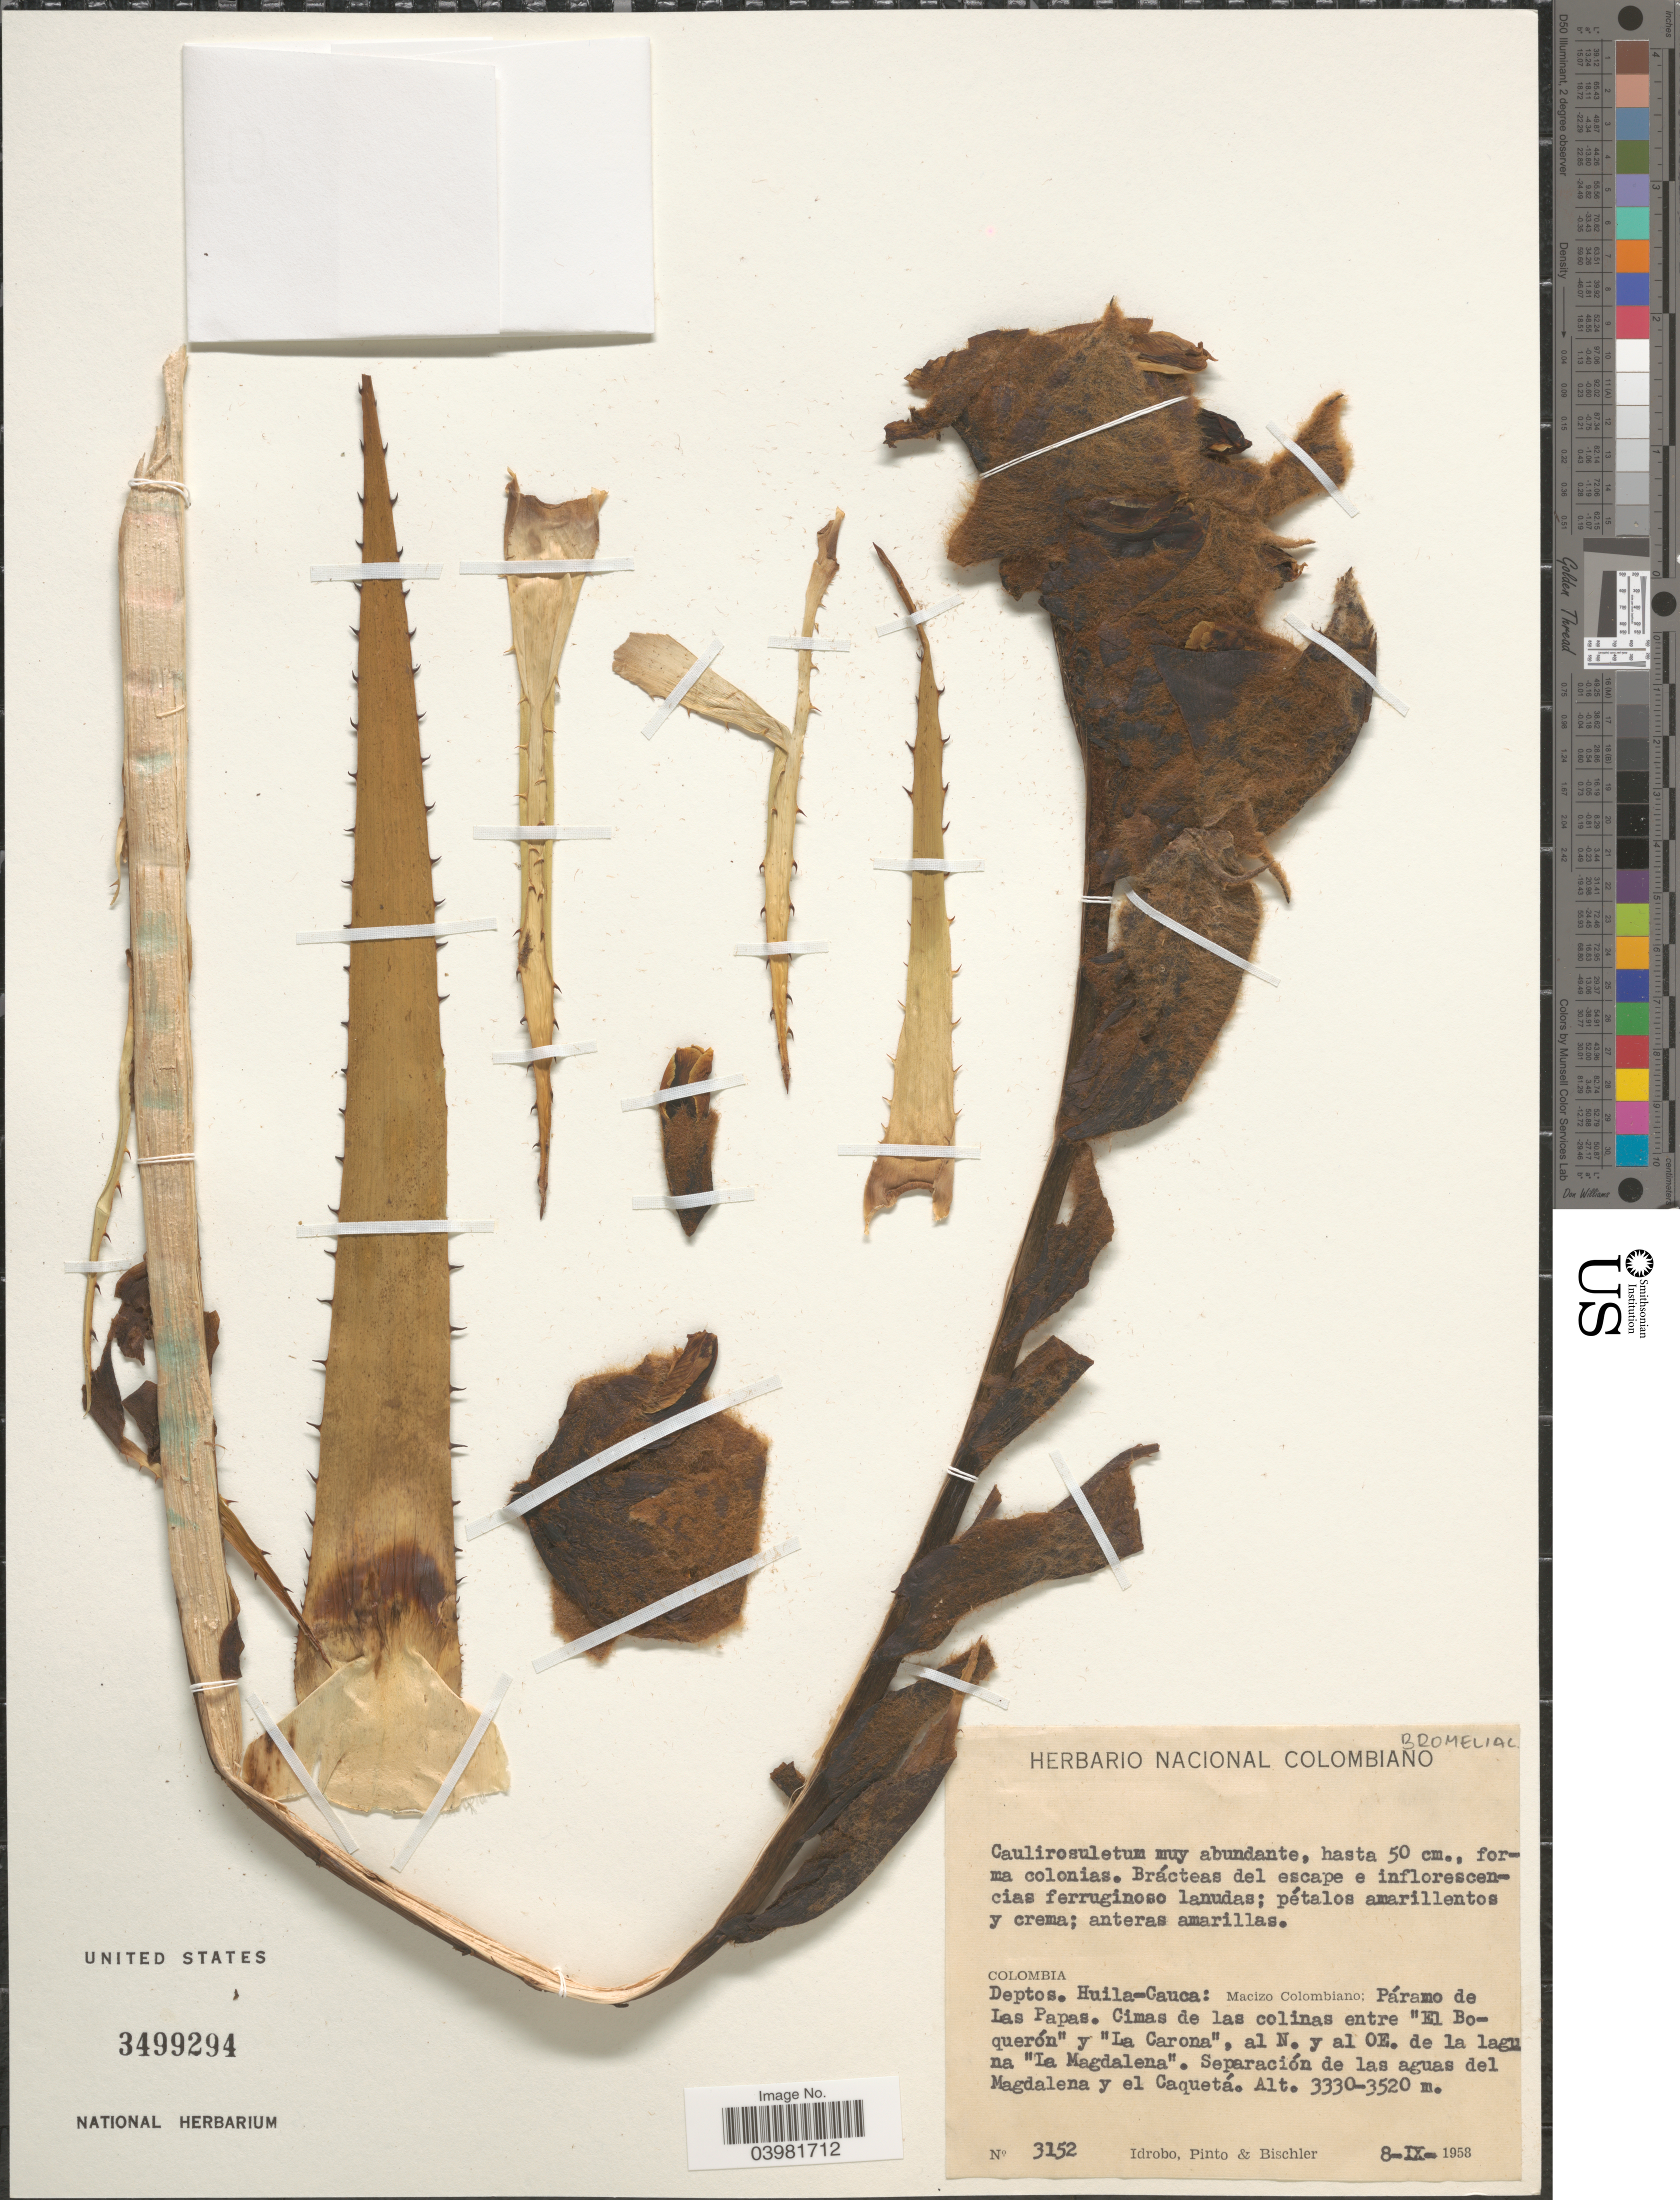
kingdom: Plantae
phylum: Tracheophyta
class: Liliopsida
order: Poales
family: Bromeliaceae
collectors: -- Idrobo, Pinto, -- & -. Bischler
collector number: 3152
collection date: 1958-09-08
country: Colombia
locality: Deptos. Huila-Cauca: Macizo Colombiano: Páramo de Las Papas. Cimas de las colinas entre "El Boquerón"y "La Carona", al N. y al OE. de la laguna "La Magdalena". Separación de las aguas del Magdalena y el Caquetá.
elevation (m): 3330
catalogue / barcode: US 3499294